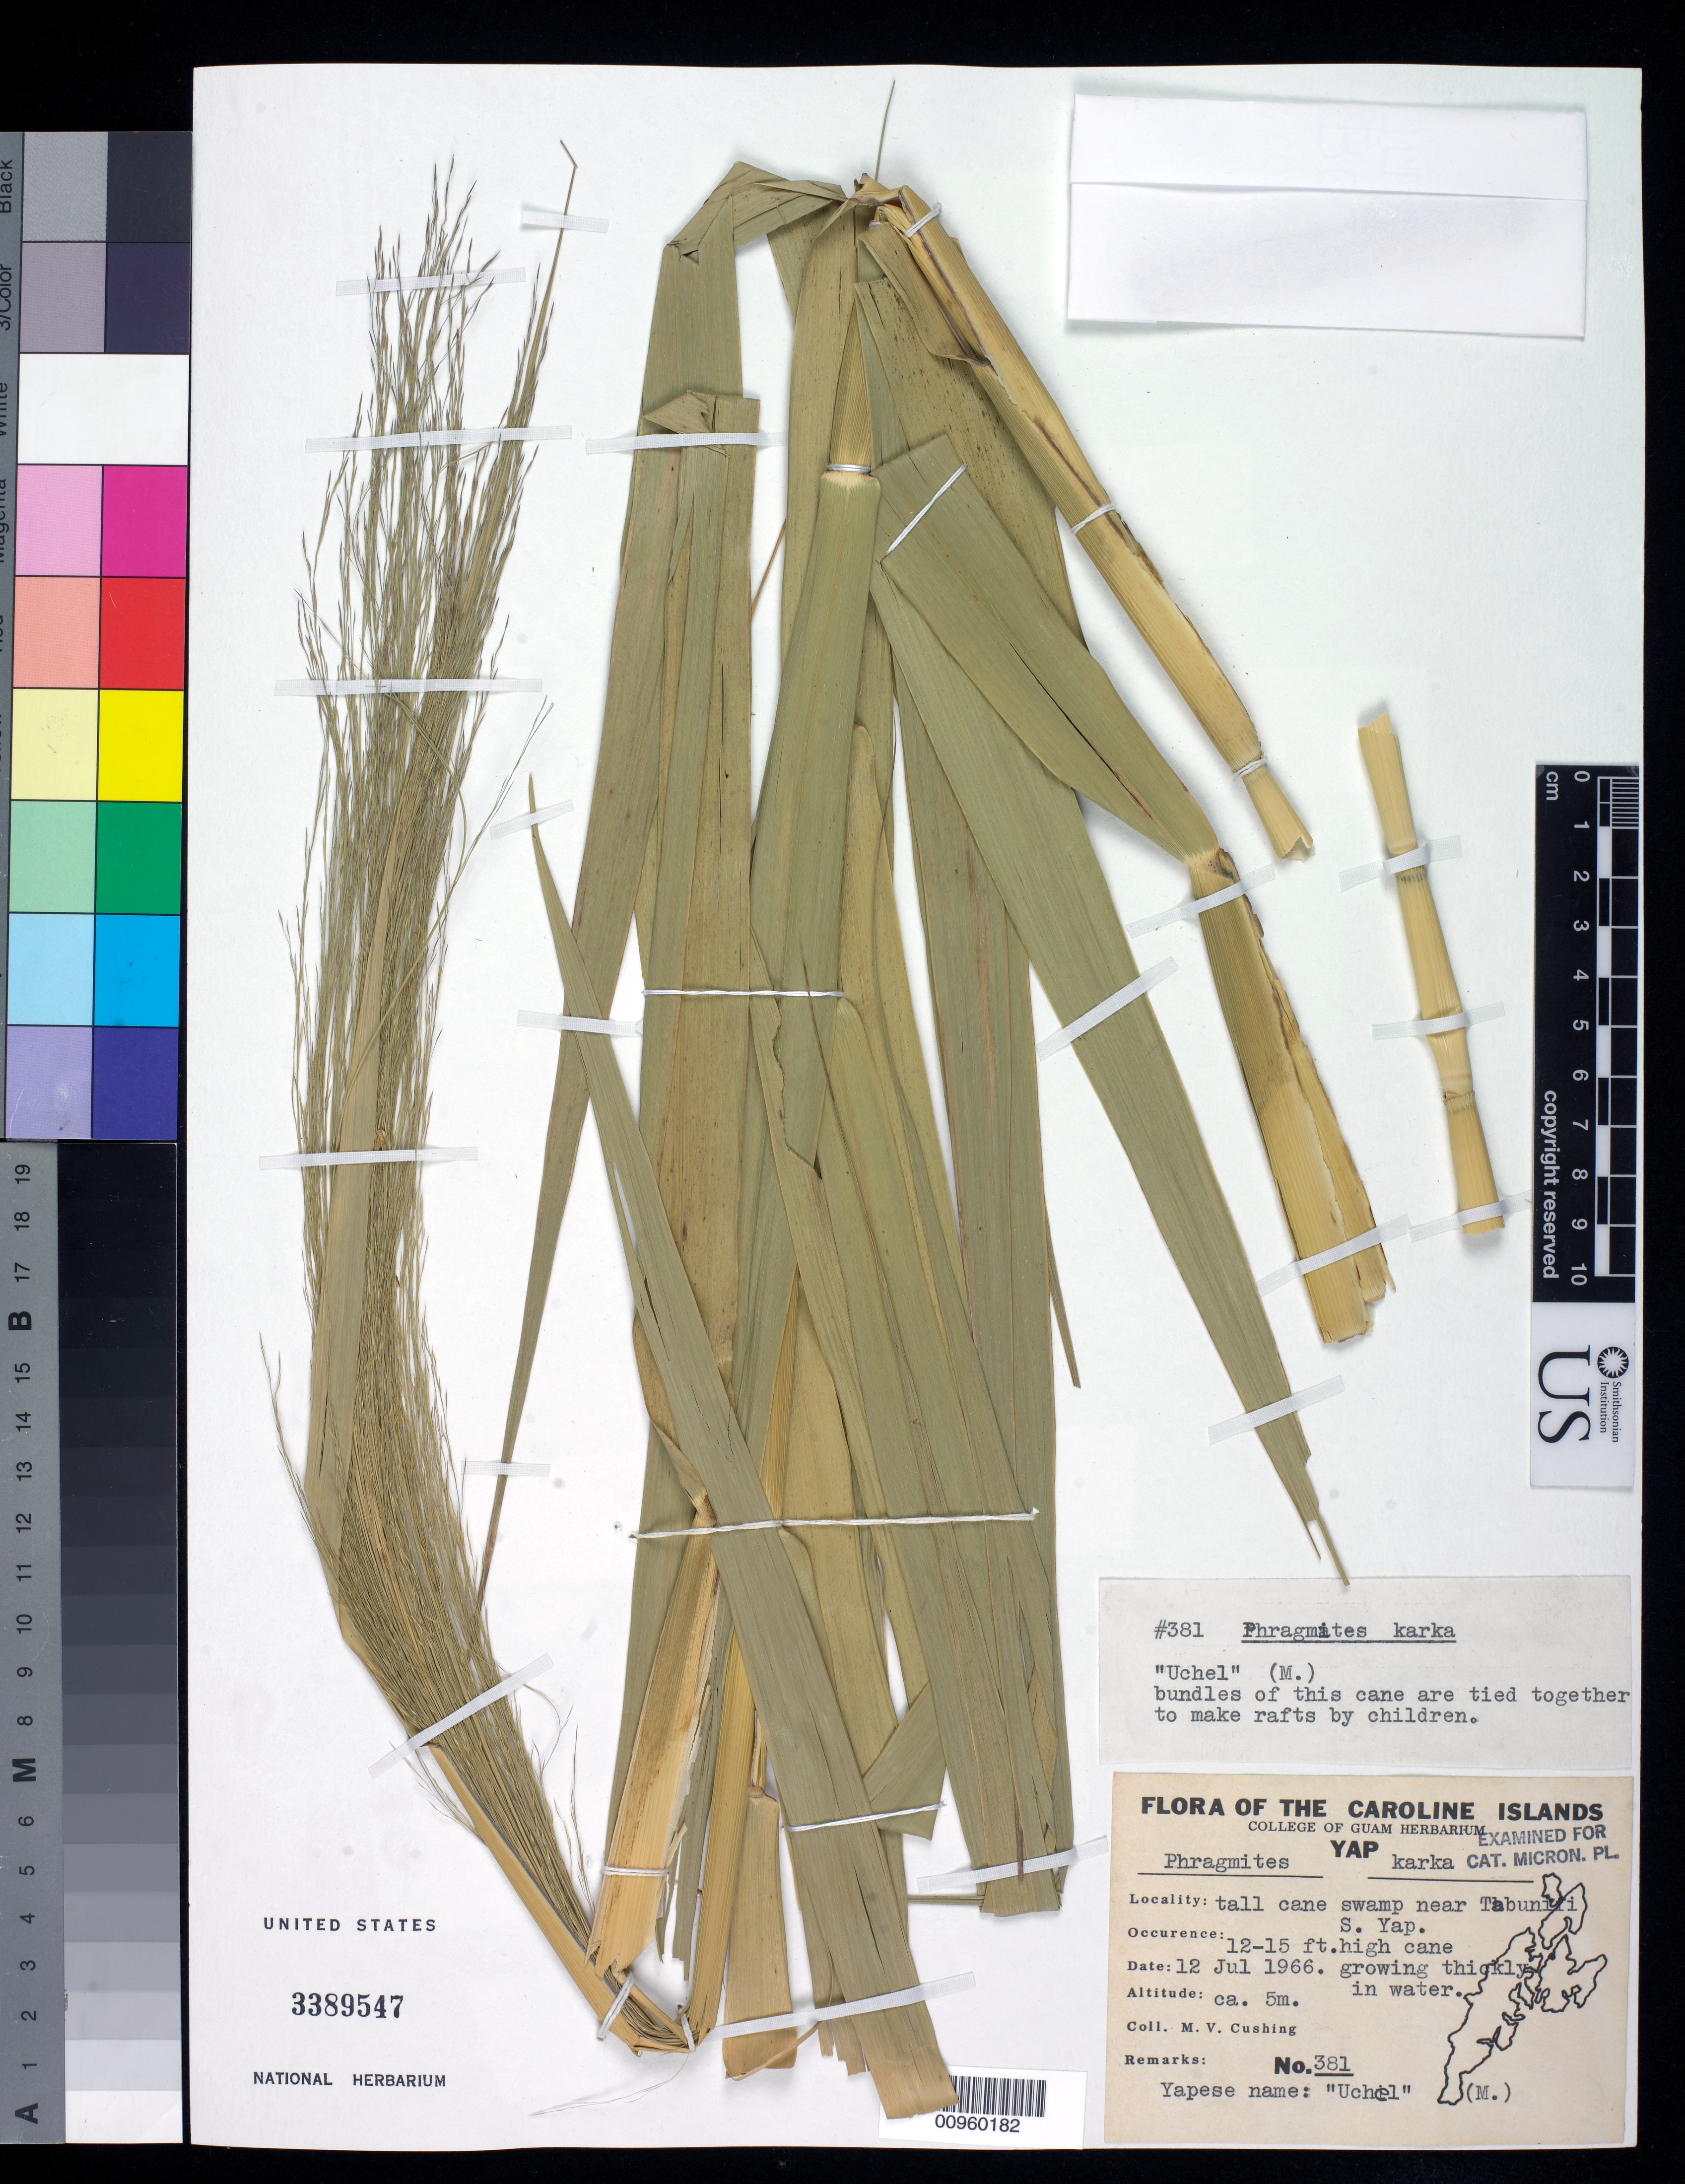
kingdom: Plantae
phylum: Tracheophyta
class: Liliopsida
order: Poales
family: Poaceae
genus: Phragmites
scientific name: Phragmites karka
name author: (Retz.) Trin. ex Steud.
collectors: M. V. Cushing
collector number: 381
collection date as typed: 12 Jul 1966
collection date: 1966-07-12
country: Micronesia, Federated States of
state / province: Yap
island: Yap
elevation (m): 5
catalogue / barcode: US 3389547